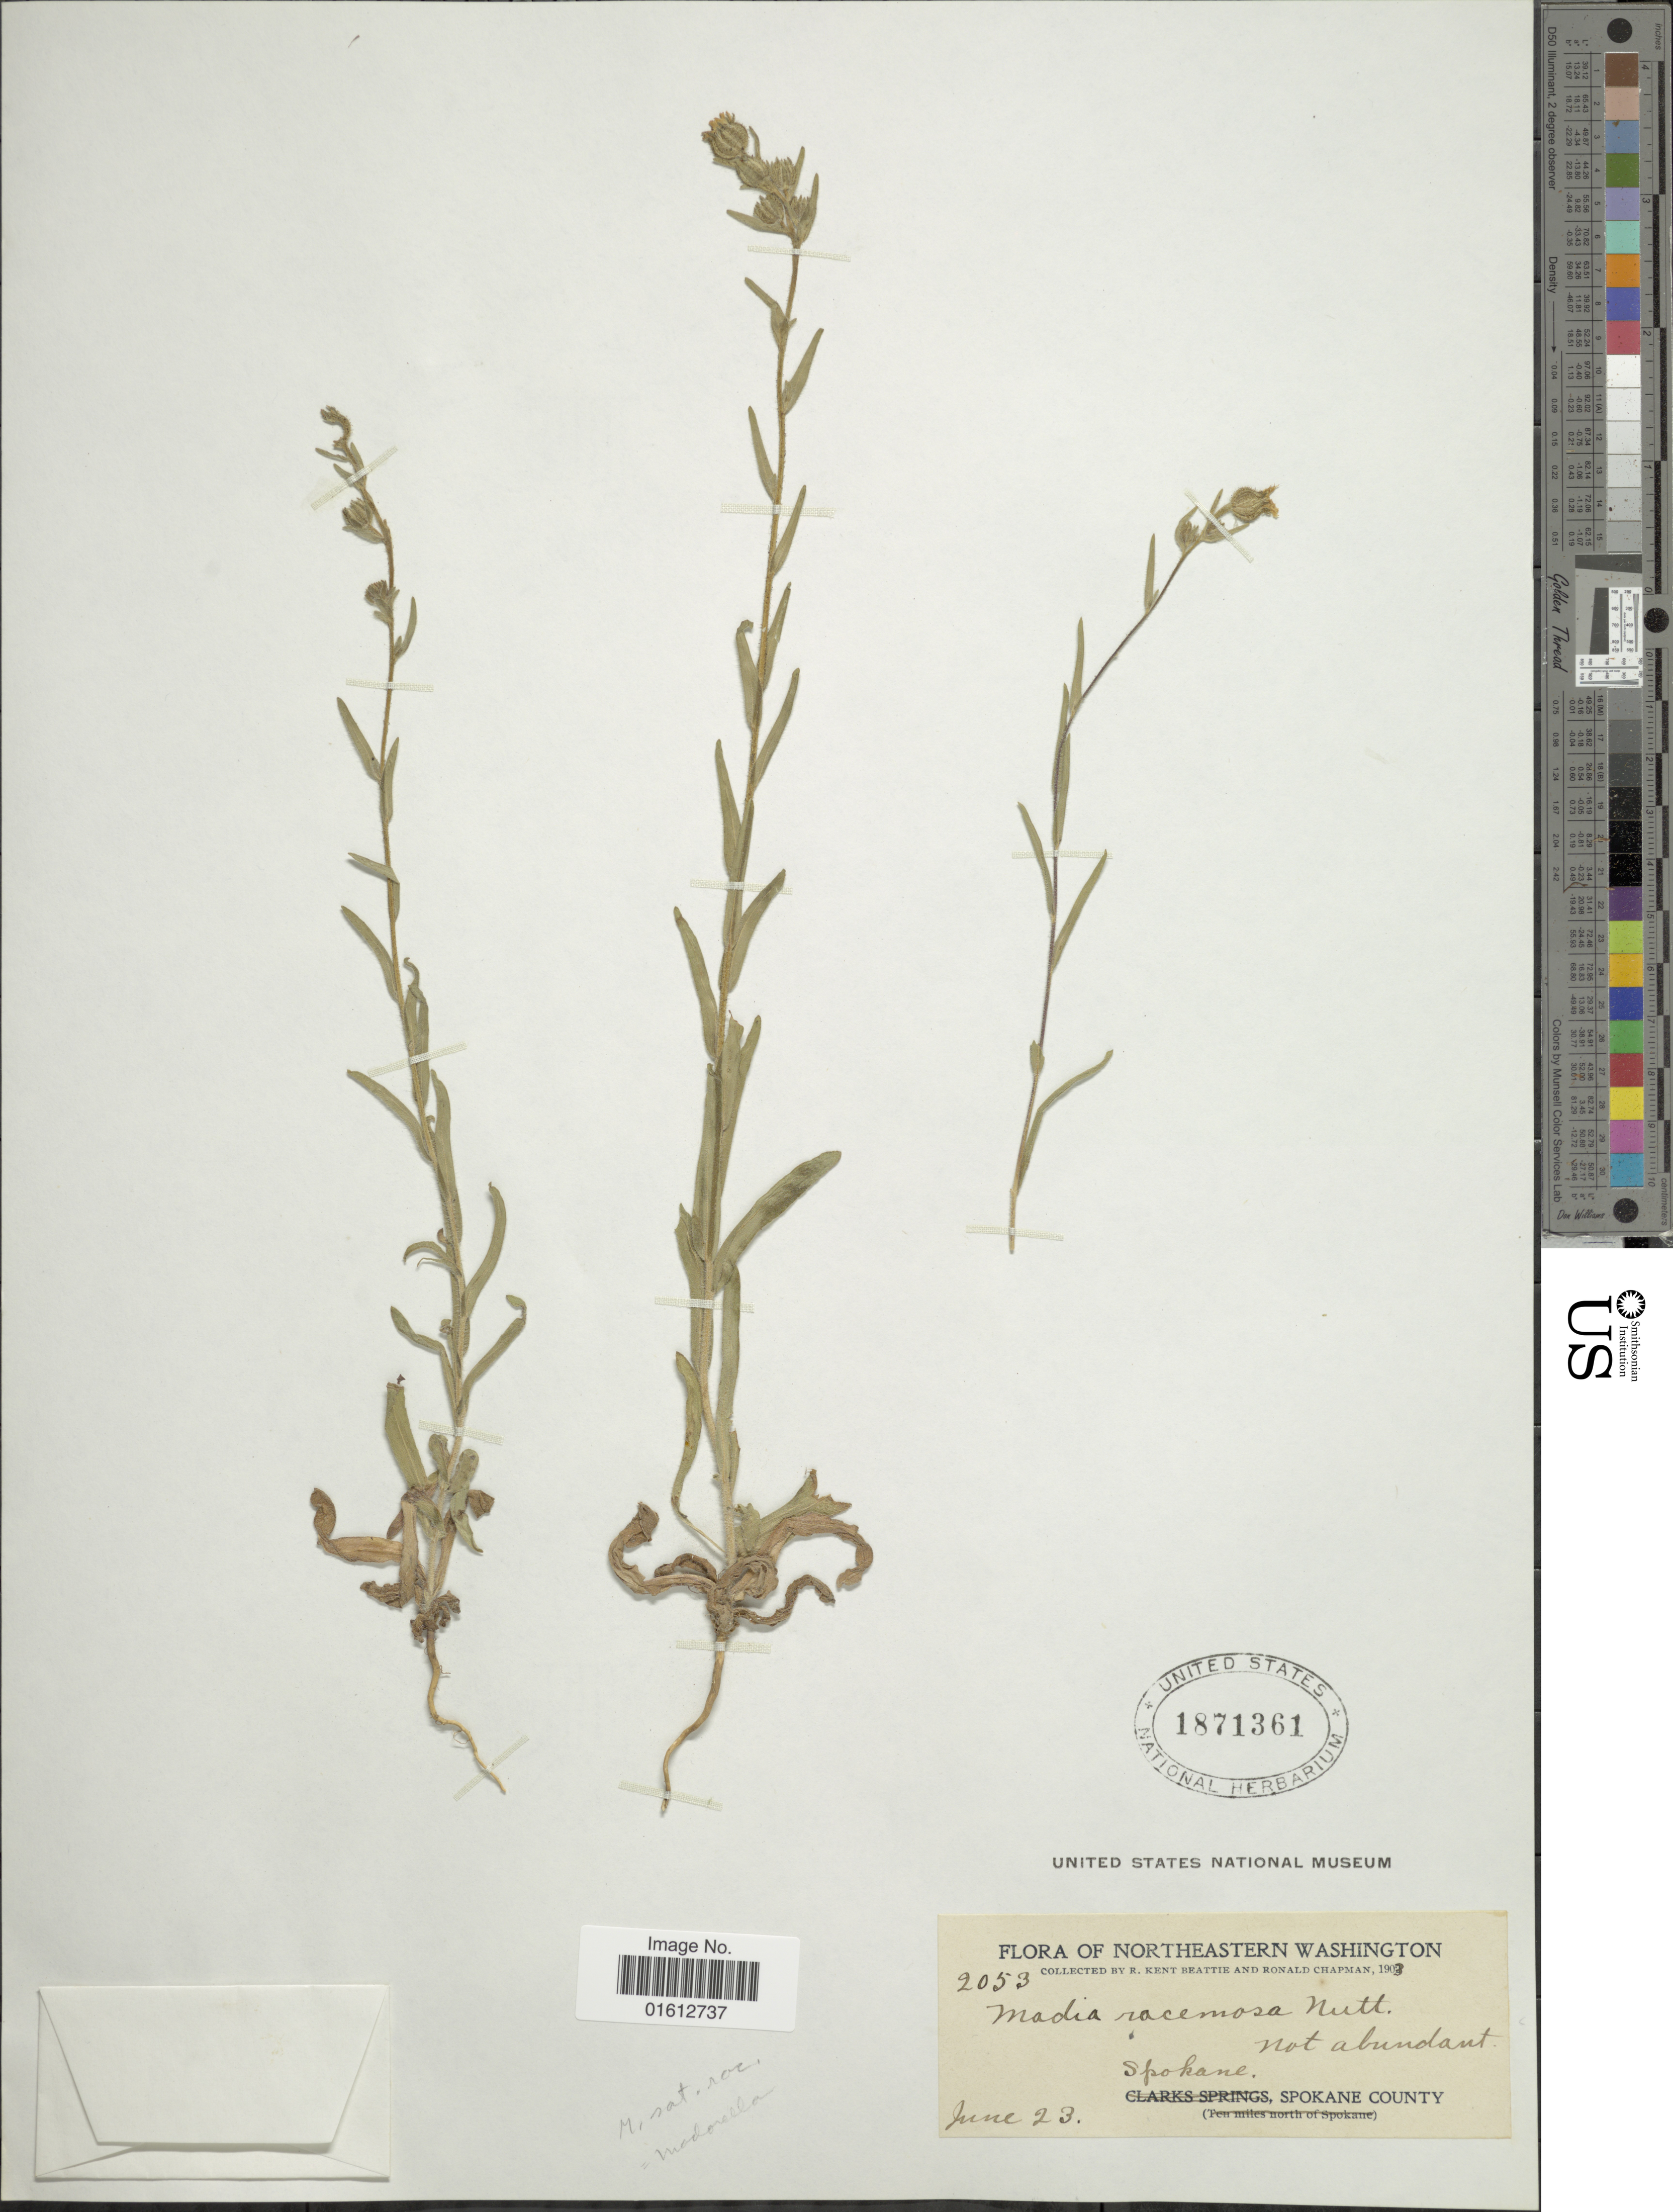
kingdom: Plantae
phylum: Tracheophyta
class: Magnoliopsida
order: Asterales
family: Asteraceae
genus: Madia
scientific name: Madia gracilis subsp. gracilis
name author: (Sm.) D.D. Keck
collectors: R. K. Beattie & R. Chapman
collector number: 2053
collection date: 1903-06-23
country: United States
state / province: Washington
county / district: Spokane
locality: Northeastern Washington. Spokane, Spokane County.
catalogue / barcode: US 1871361